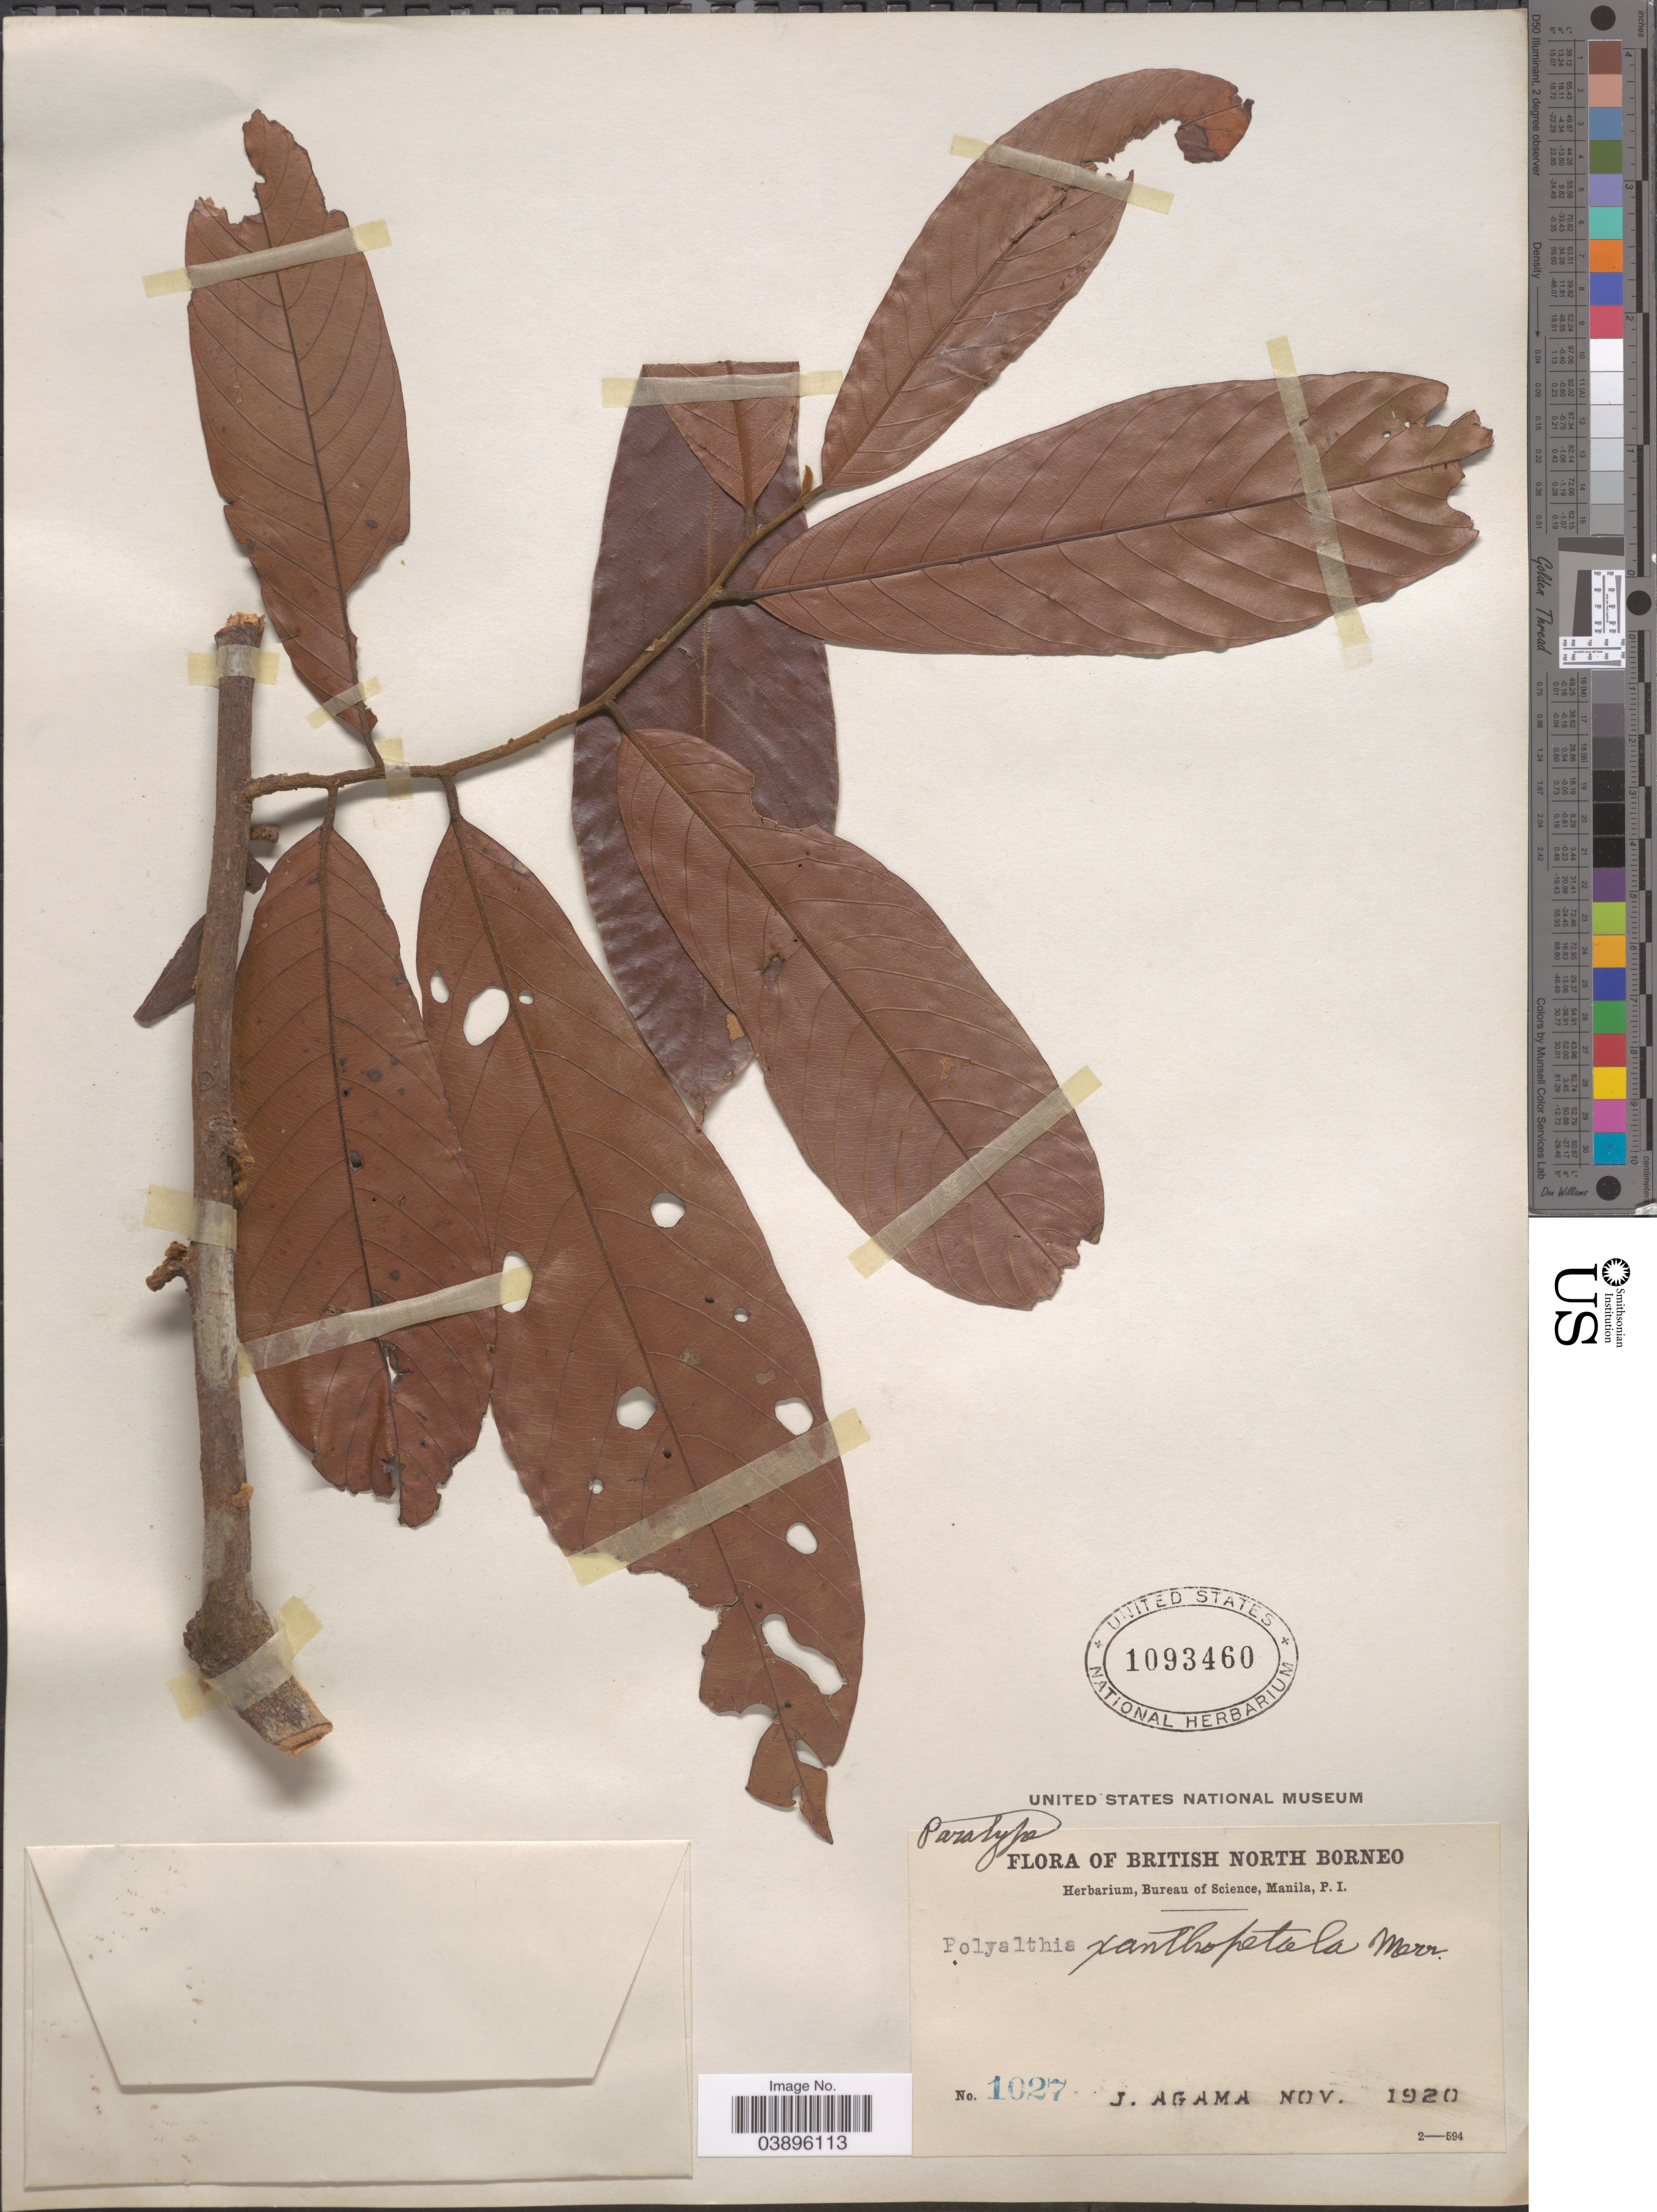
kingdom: Plantae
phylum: Tracheophyta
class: Magnoliopsida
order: Magnoliales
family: Annonaceae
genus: Monoon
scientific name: Monoon xanthopetalum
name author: (Merr.) B. Xue & R.M.K. Saunders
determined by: Wagner, W. L., (BOT), Smithsonian Institution - National Museum of Natural History (UNITED STATES)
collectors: J. Agama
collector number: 1027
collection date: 1920-11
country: Malaysia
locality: British North Borneo.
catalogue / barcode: US 1093460